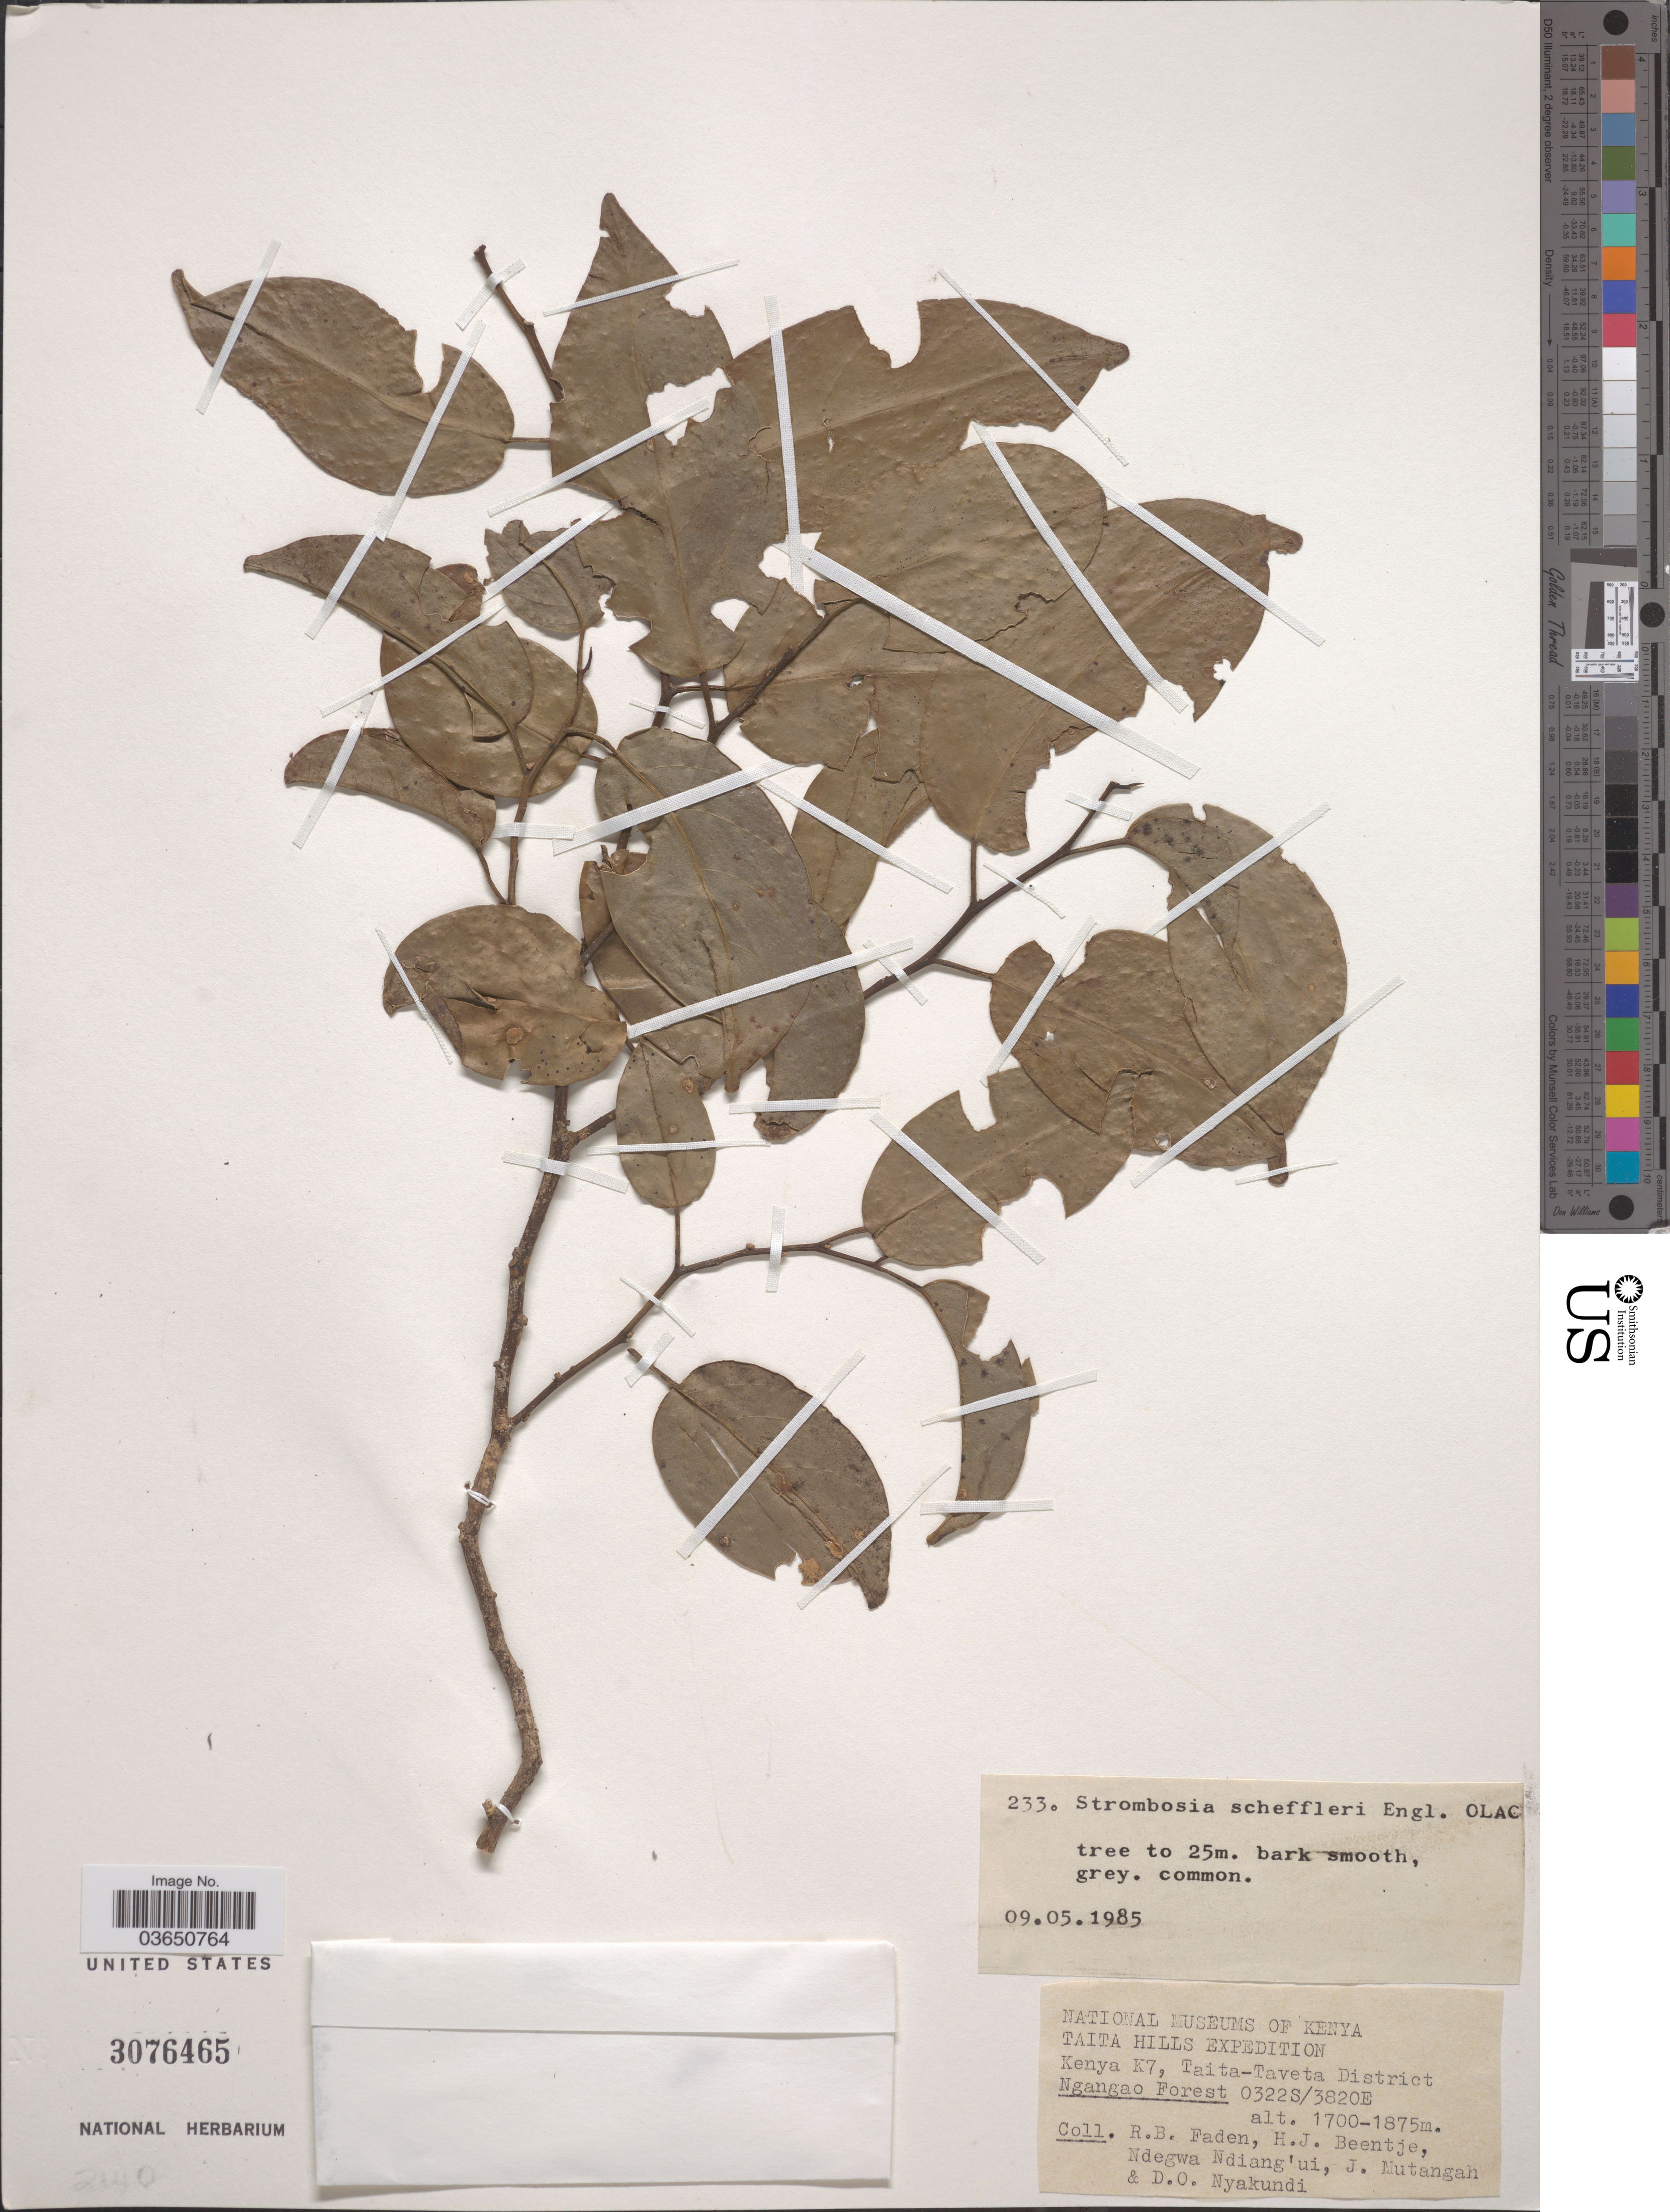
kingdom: Plantae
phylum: Tracheophyta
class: Magnoliopsida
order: Santalales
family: Strombosiaceae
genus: Strombosia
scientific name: Strombosia scheffleri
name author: Engl.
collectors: R. B. Faden, H. J. Beentje, Ndegwa Ndiang'ui, J. Mutangah & D. Nyakundi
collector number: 233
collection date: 1985-05-09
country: Kenya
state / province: Taita Taveta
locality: Taita Hills. K7, Taita-Taveta District. Ngangao Forest.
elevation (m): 1700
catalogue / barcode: US 3076465